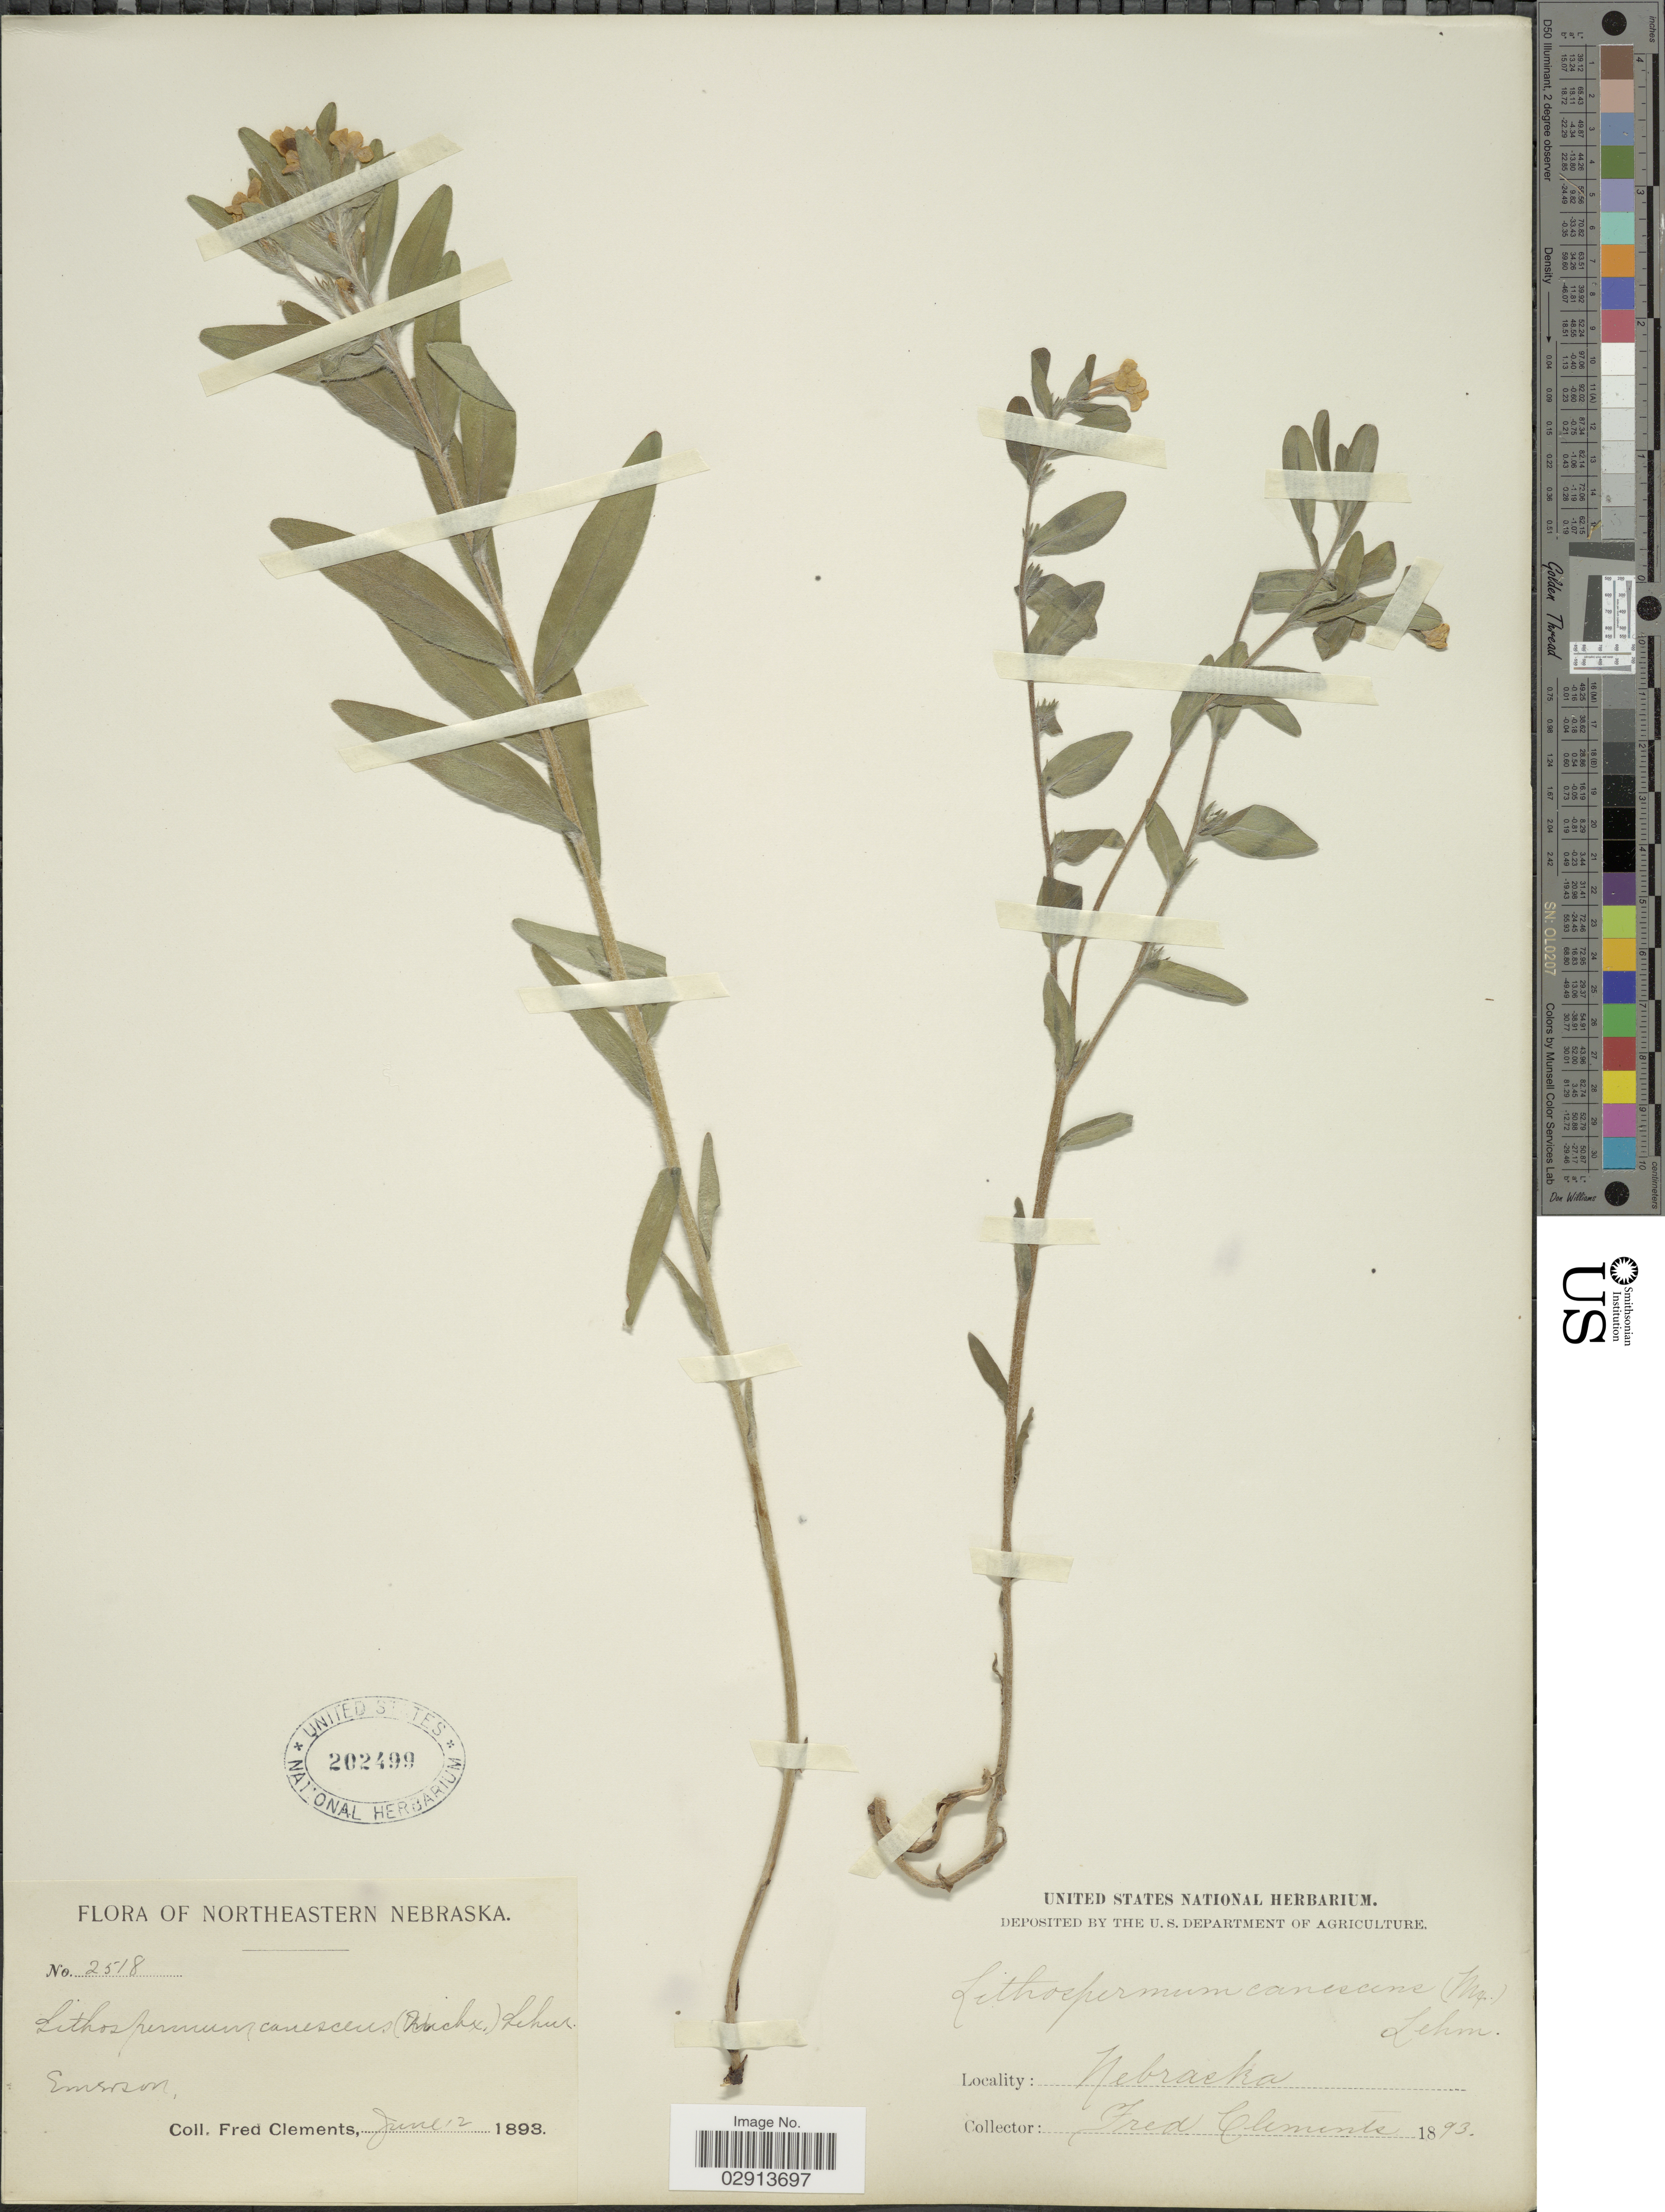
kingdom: Plantae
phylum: Tracheophyta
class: Magnoliopsida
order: Boraginales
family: Boraginaceae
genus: Lithospermum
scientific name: Lithospermum canescens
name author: (Michx.) Lehm.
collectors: F. E. Clements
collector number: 2518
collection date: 1893-06-02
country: United States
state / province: Nebraska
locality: Northeastern Nebraska. Emerson.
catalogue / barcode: US 202499